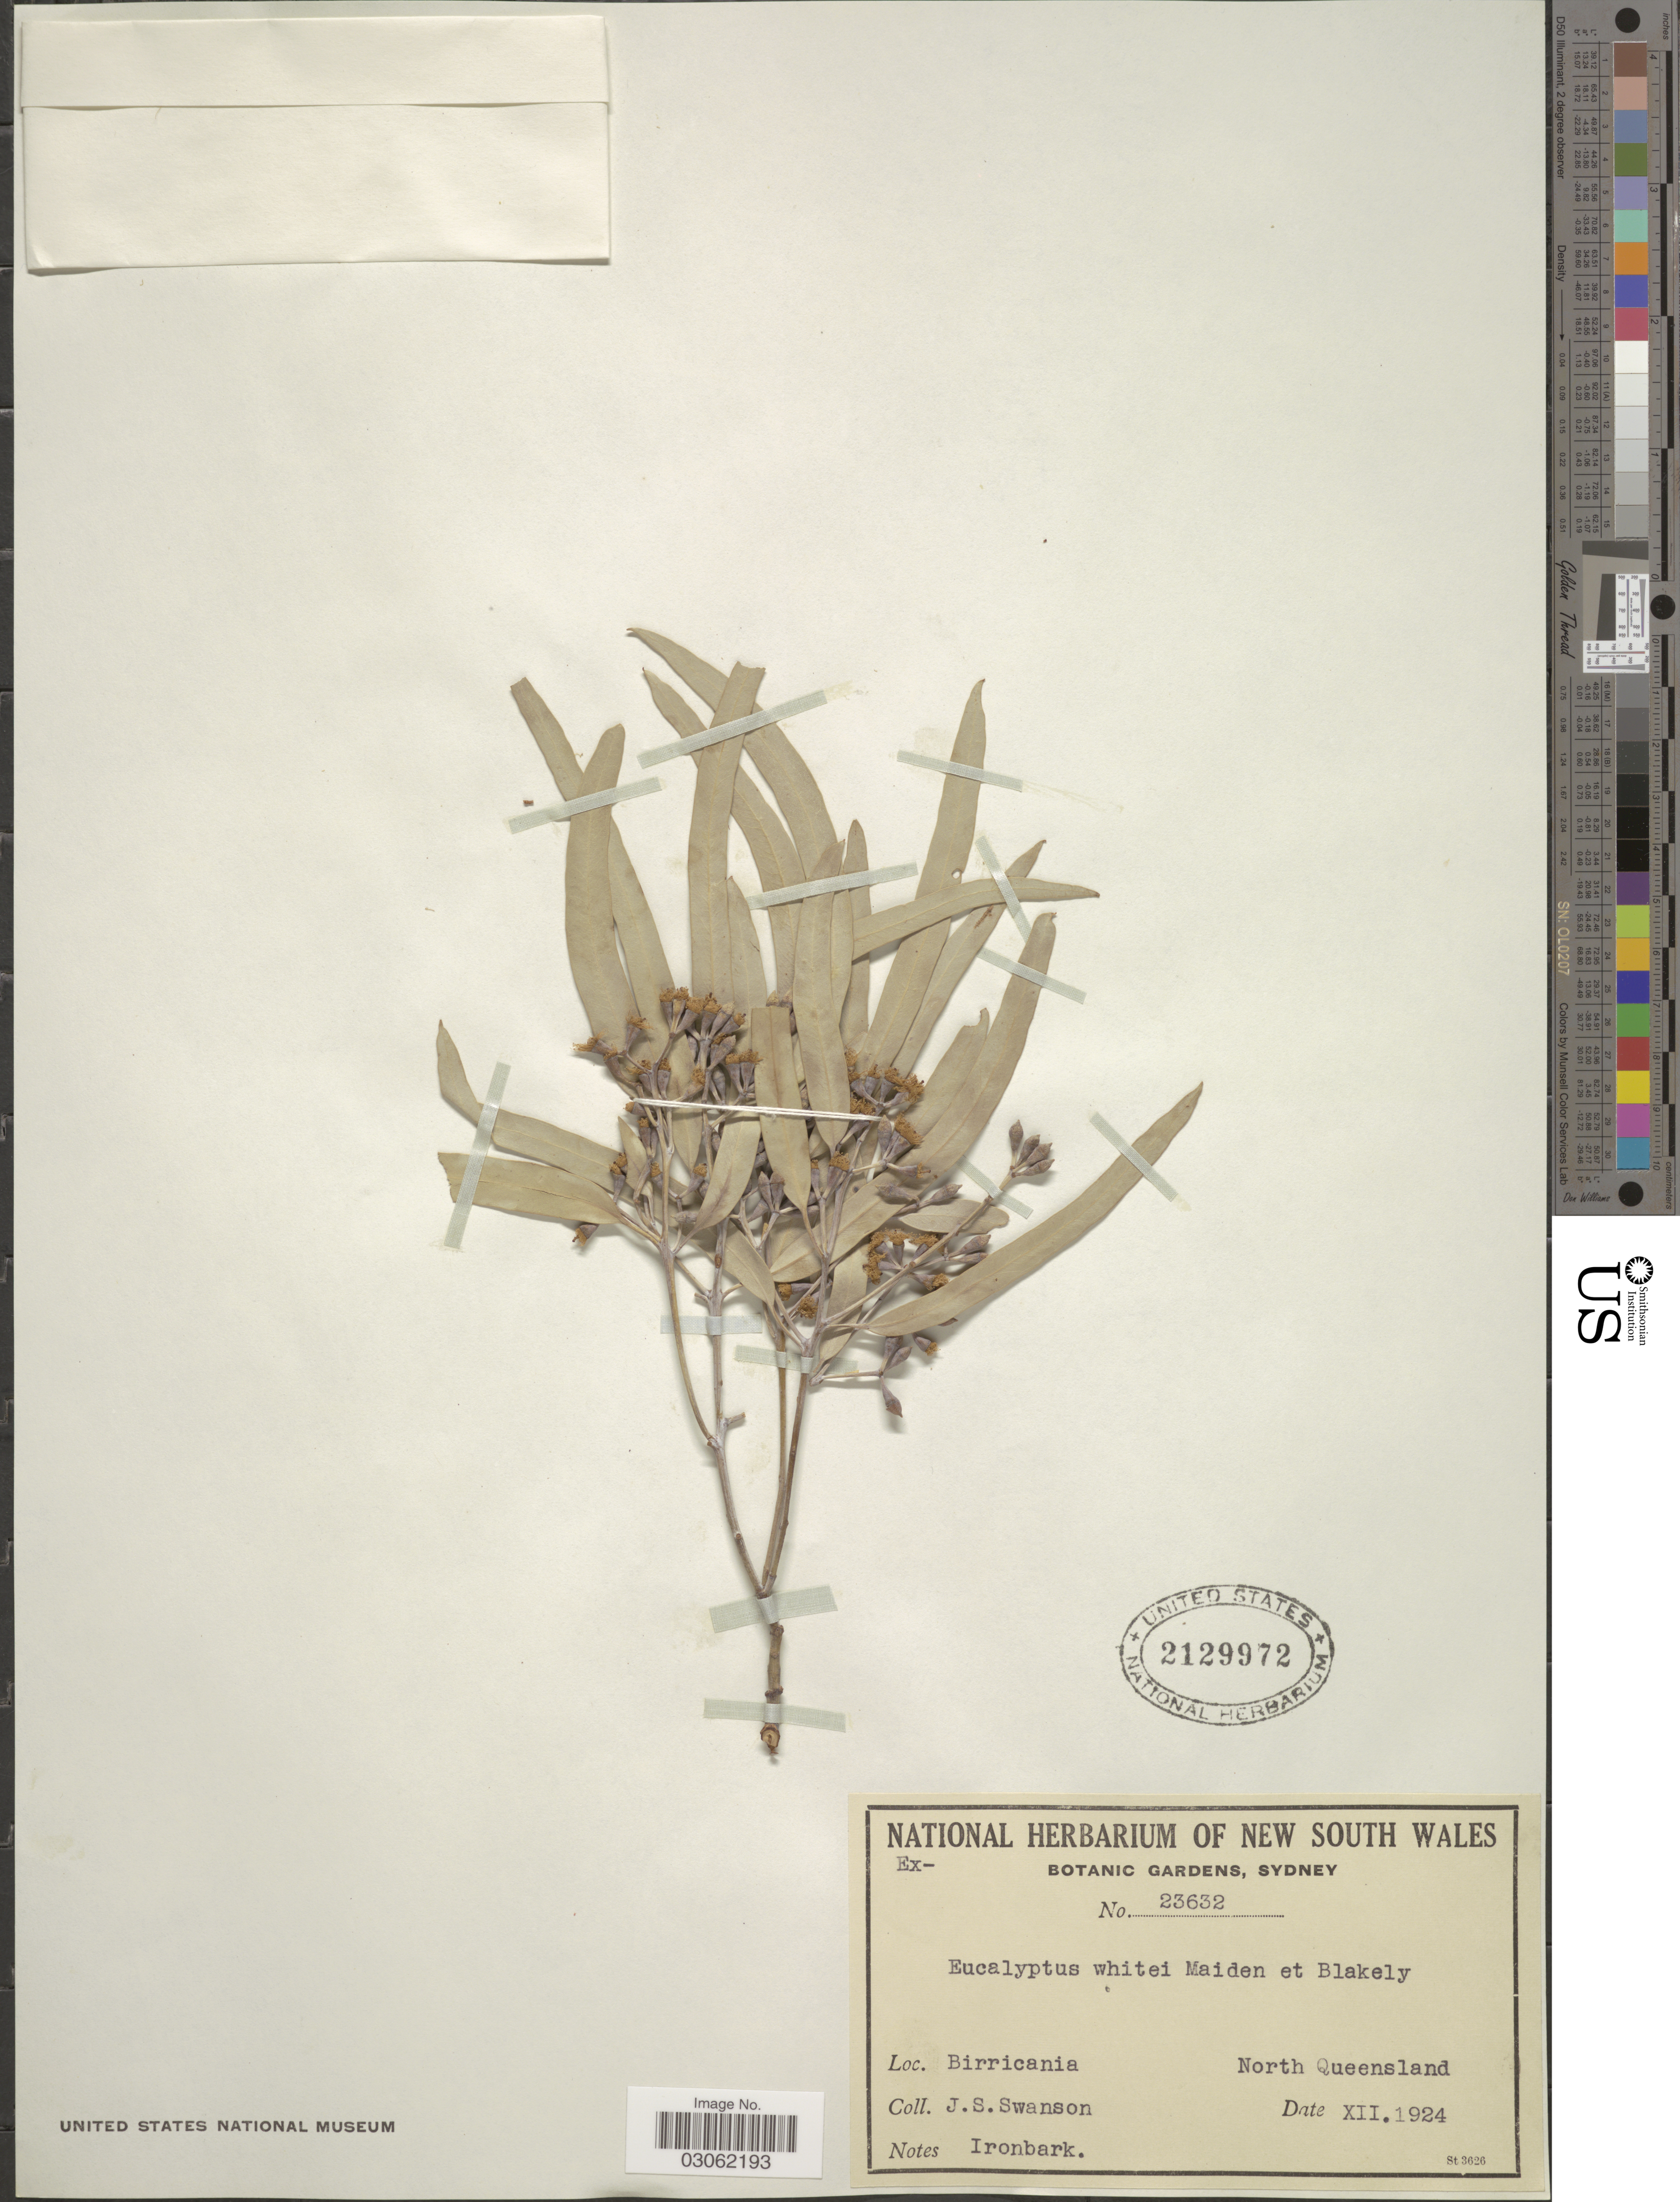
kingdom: Plantae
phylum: Tracheophyta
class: Magnoliopsida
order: Myrtales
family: Myrtaceae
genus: Eucalyptus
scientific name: Eucalyptus whitei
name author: Maiden & Blakely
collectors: J. Swanson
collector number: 23632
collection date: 1924-12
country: Australia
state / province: Queensland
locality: Birricania. North Queensland.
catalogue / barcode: US 2129972